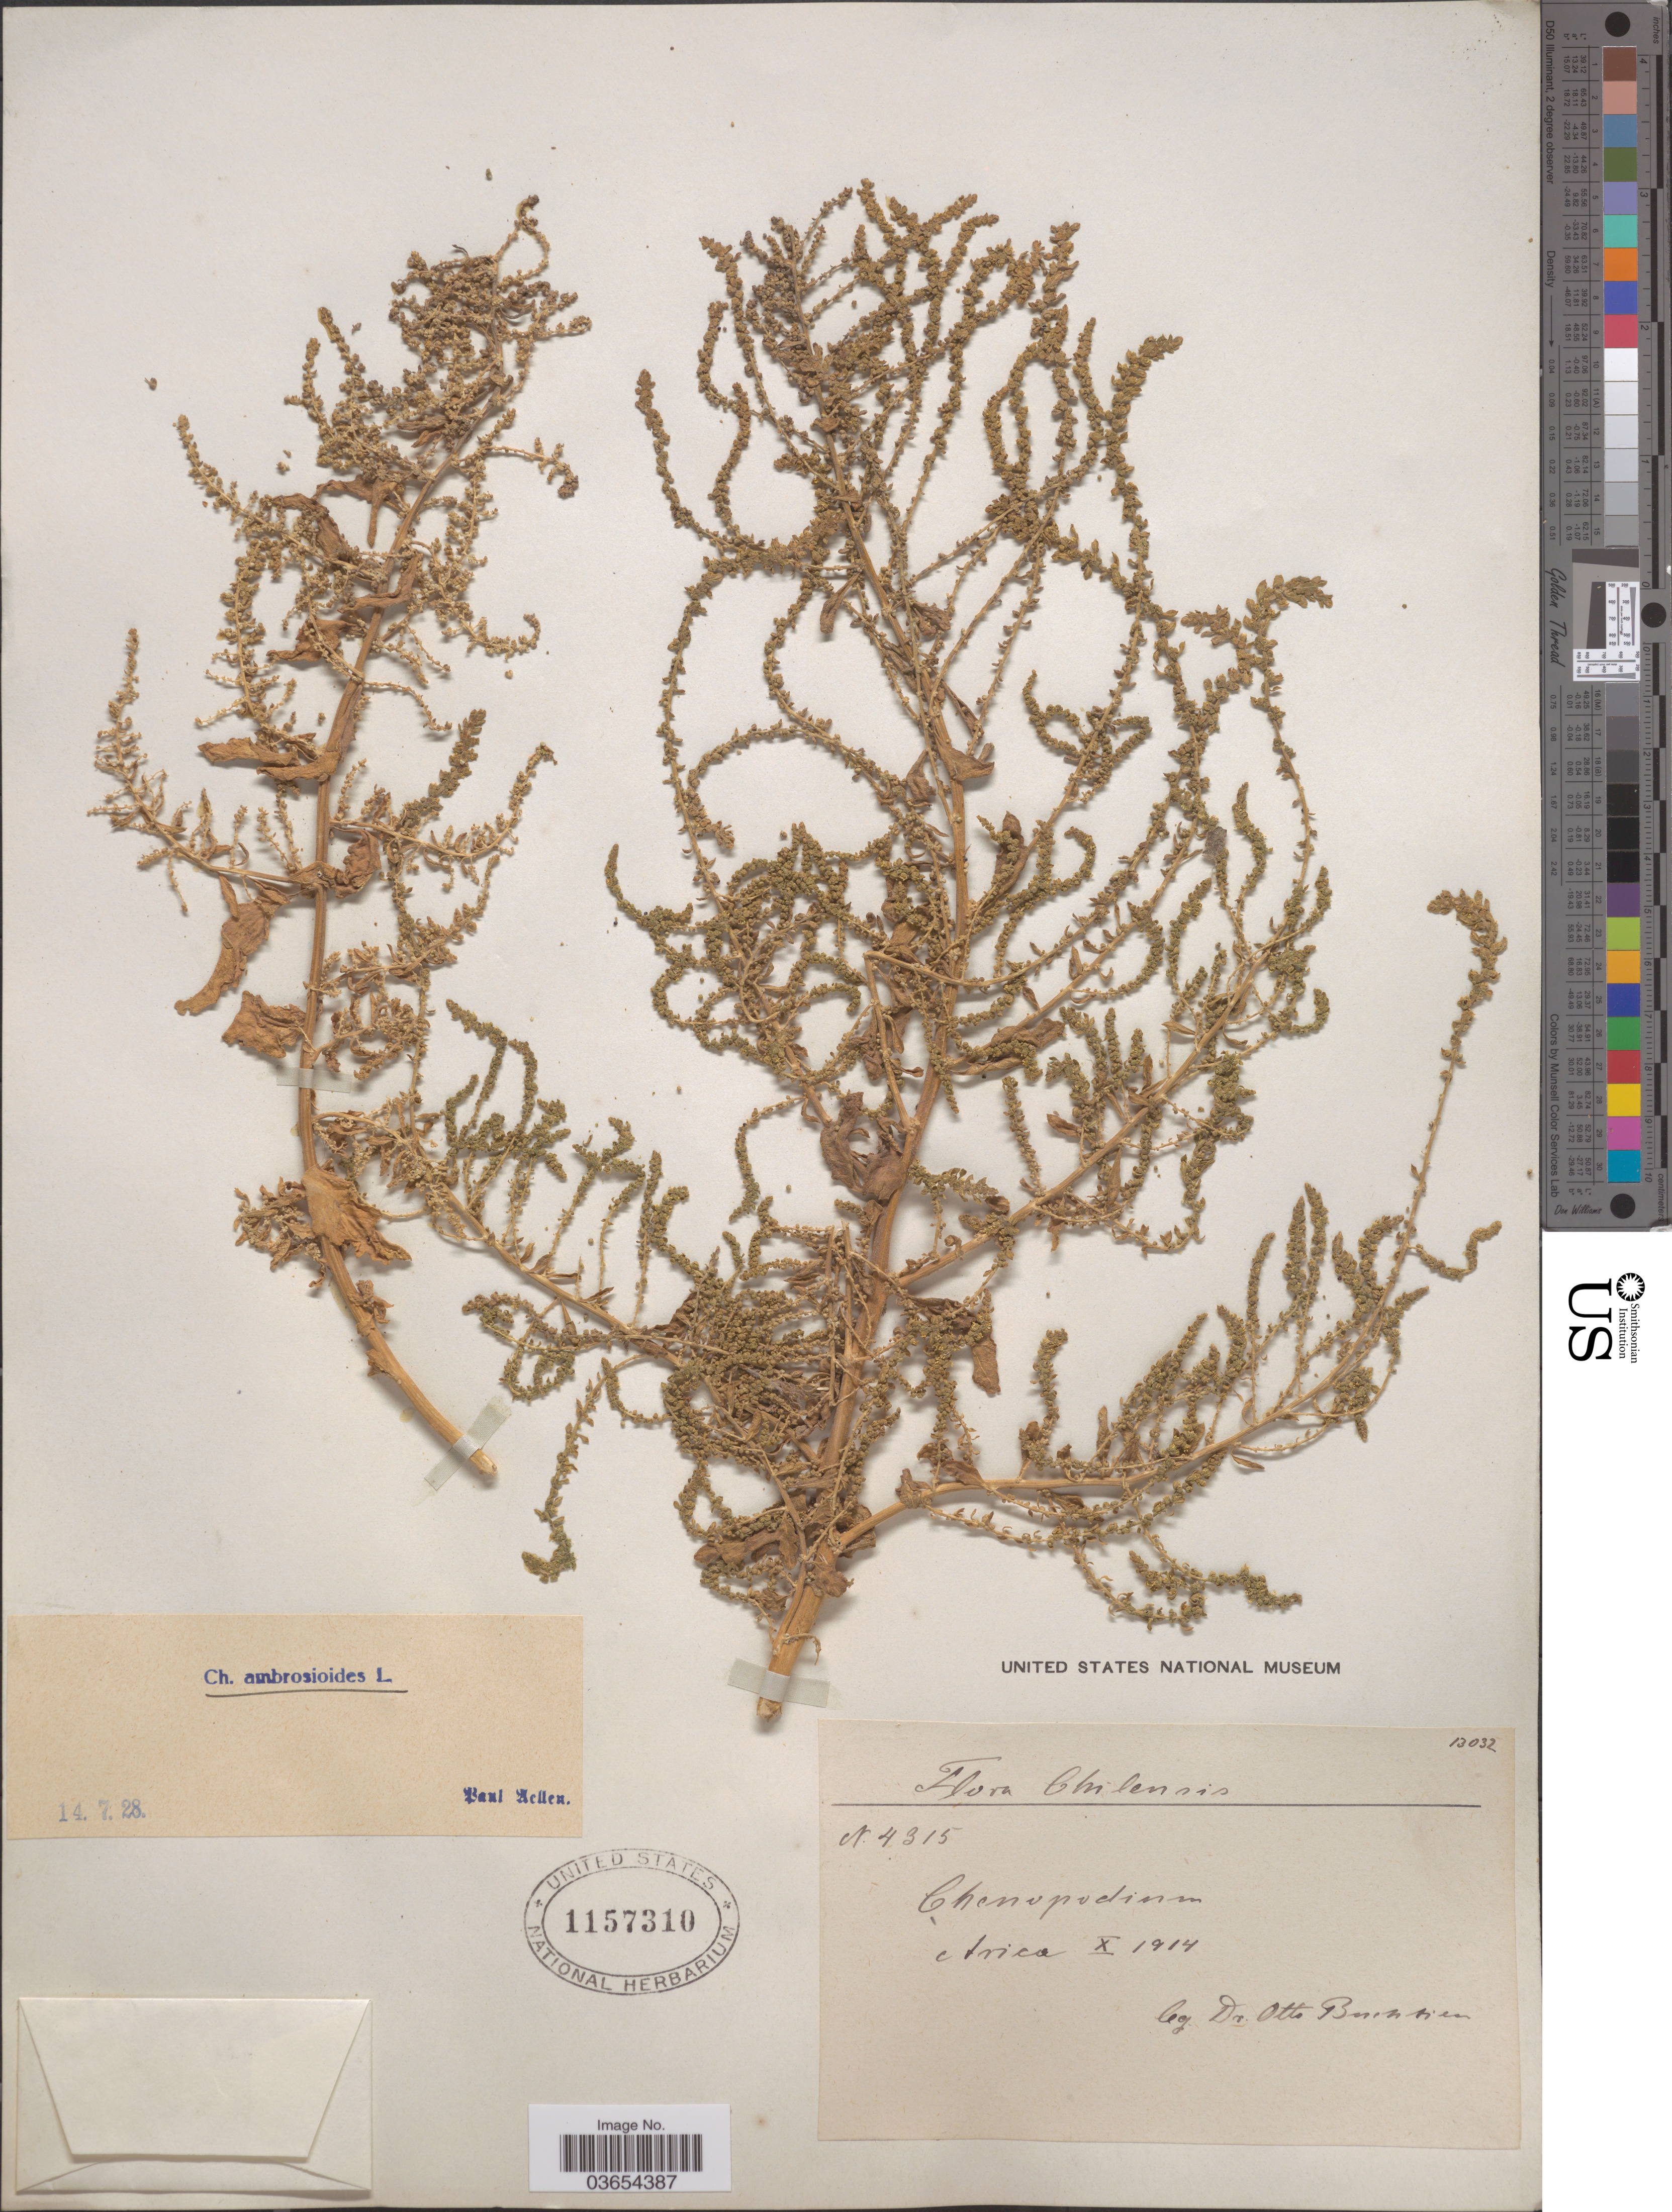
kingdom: Plantae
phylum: Tracheophyta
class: Magnoliopsida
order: Caryophyllales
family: Amaranthaceae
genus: Chenopodium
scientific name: Chenopodium ambrosioides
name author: L.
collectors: O. Buchtien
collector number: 4315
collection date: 1914-10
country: Chile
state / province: Arica y Parinacota (XV)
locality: Arica.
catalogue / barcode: US 1157310